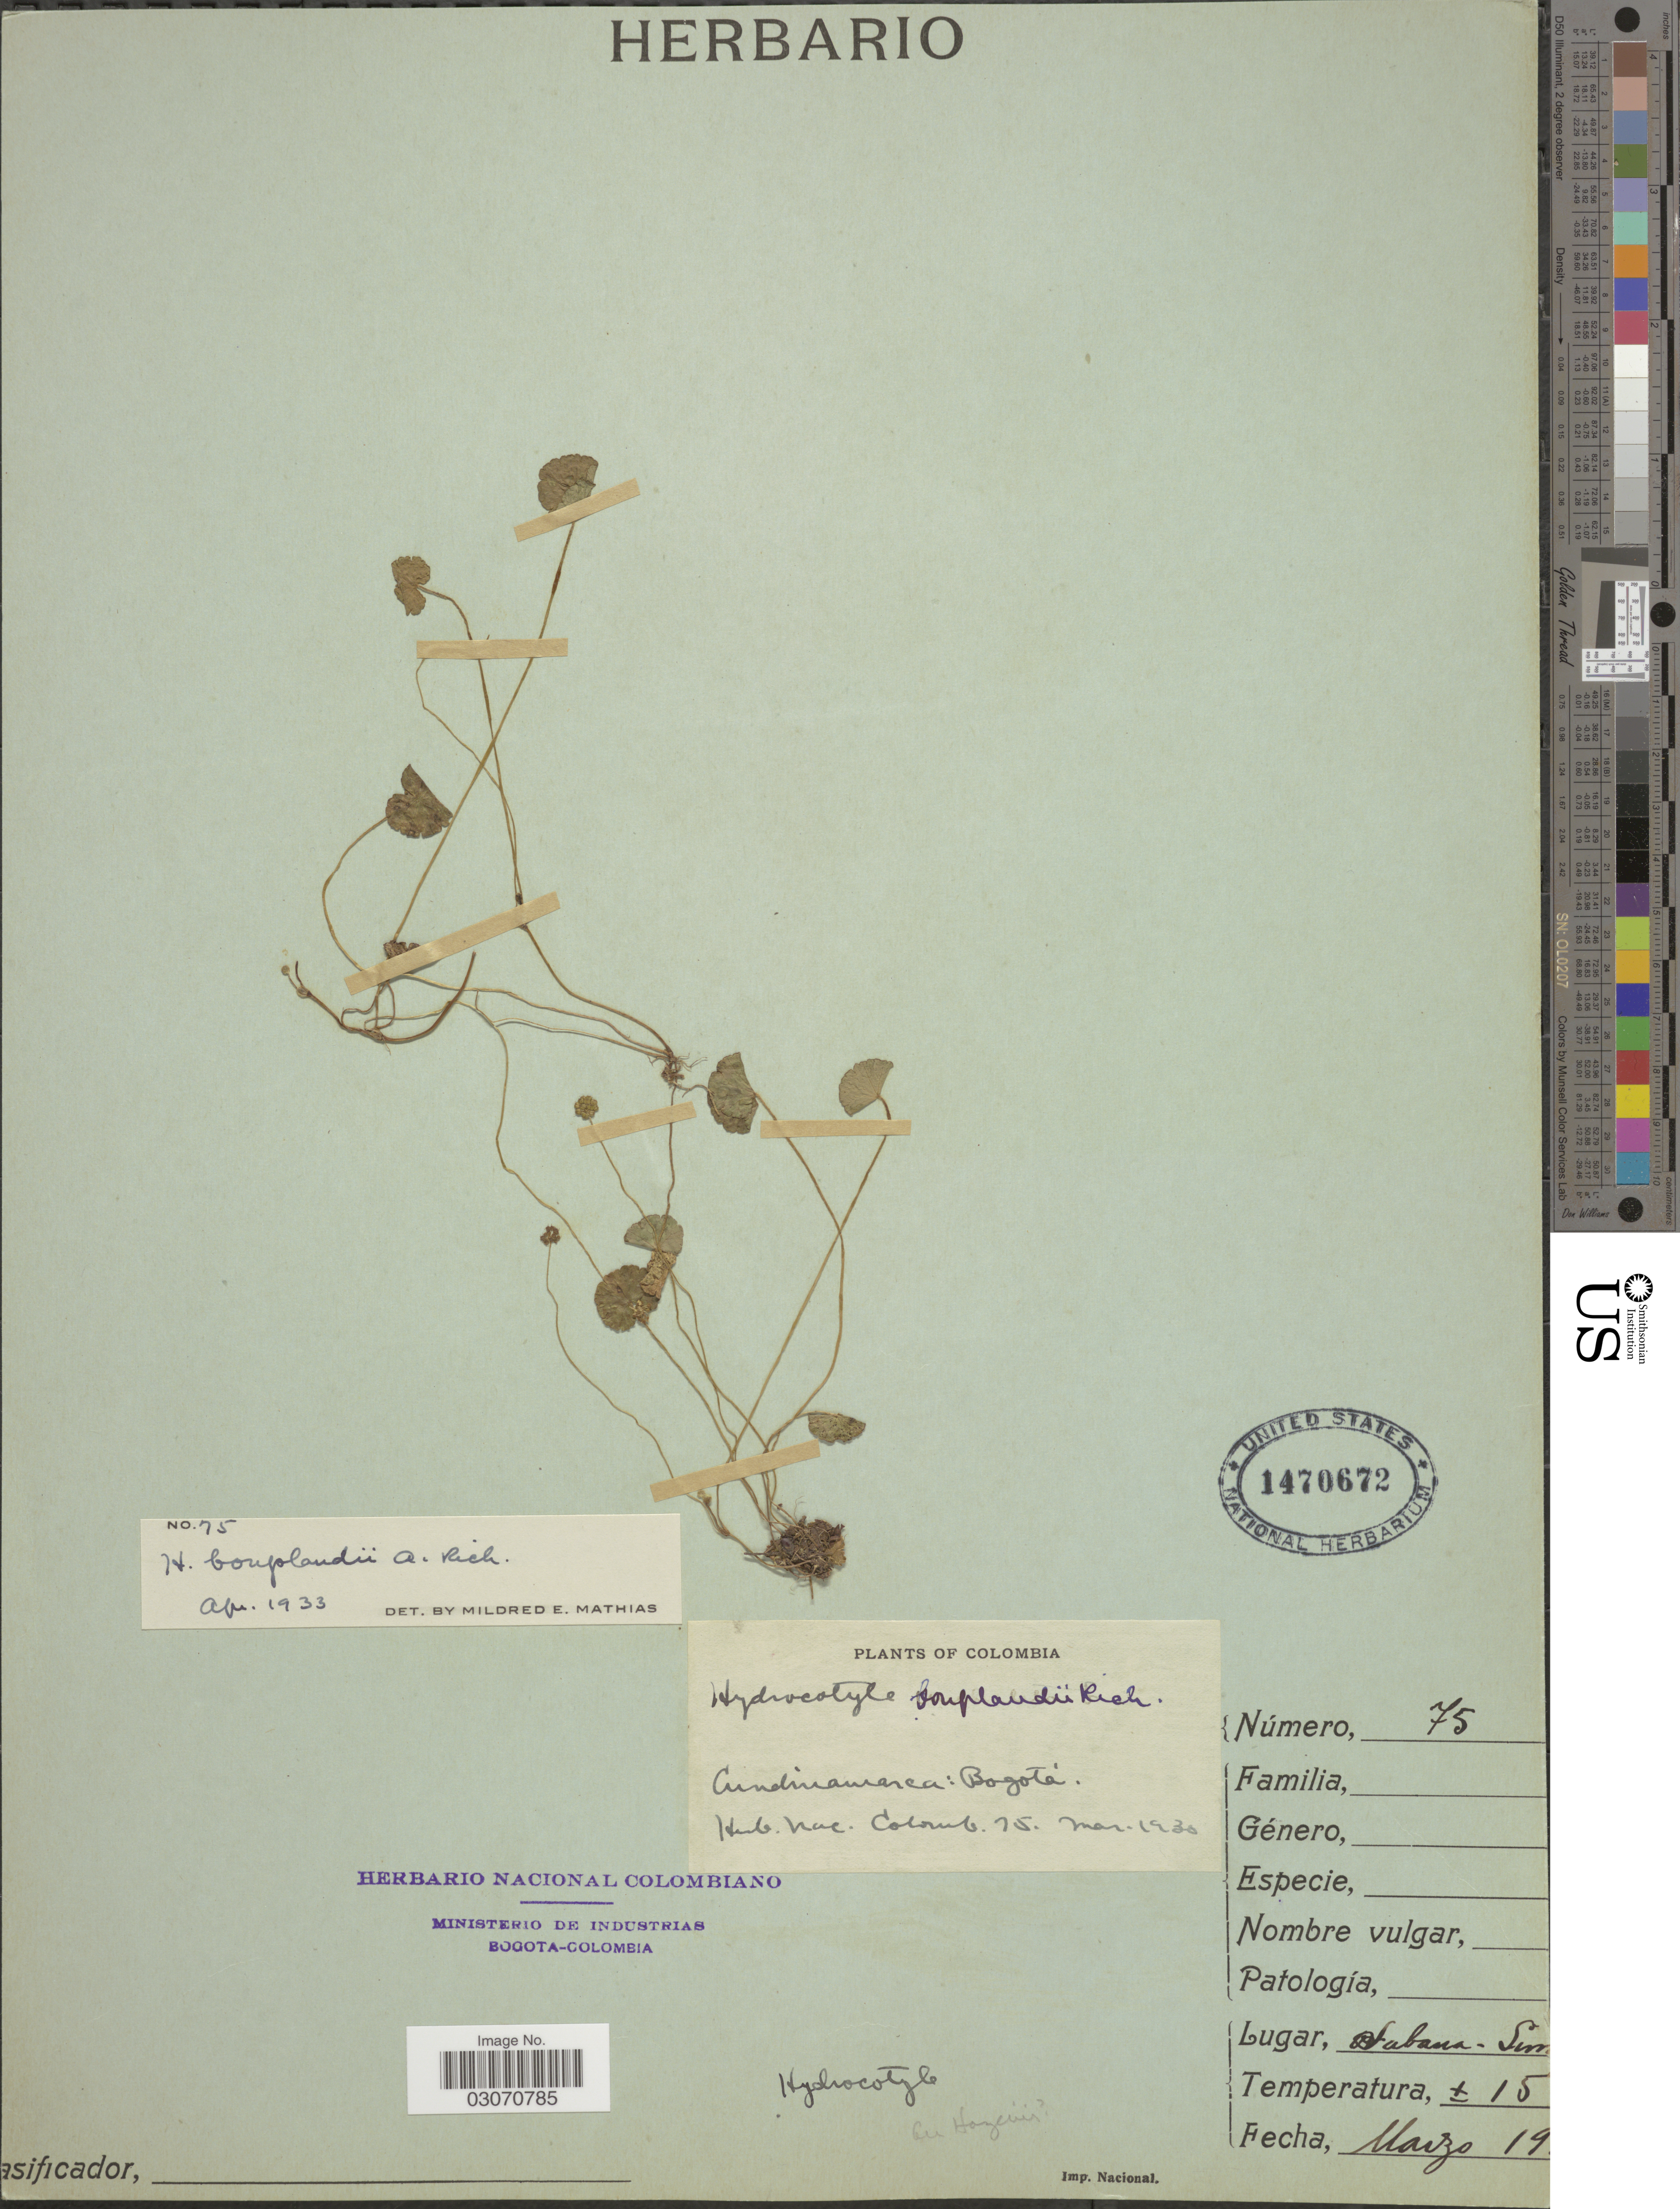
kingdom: Plantae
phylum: Tracheophyta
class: Magnoliopsida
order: Apiales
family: Araliaceae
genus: Hydrocotyle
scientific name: Hydrocotyle bonplandii var. bonplandii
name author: A. Rich.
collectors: ex herb. Nac. Colomb.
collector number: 75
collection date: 1930-03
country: Colombia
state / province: Cundinamarca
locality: Cundinamarca: Bogotá. Sabana - S [illegible text]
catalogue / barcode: US 1470672